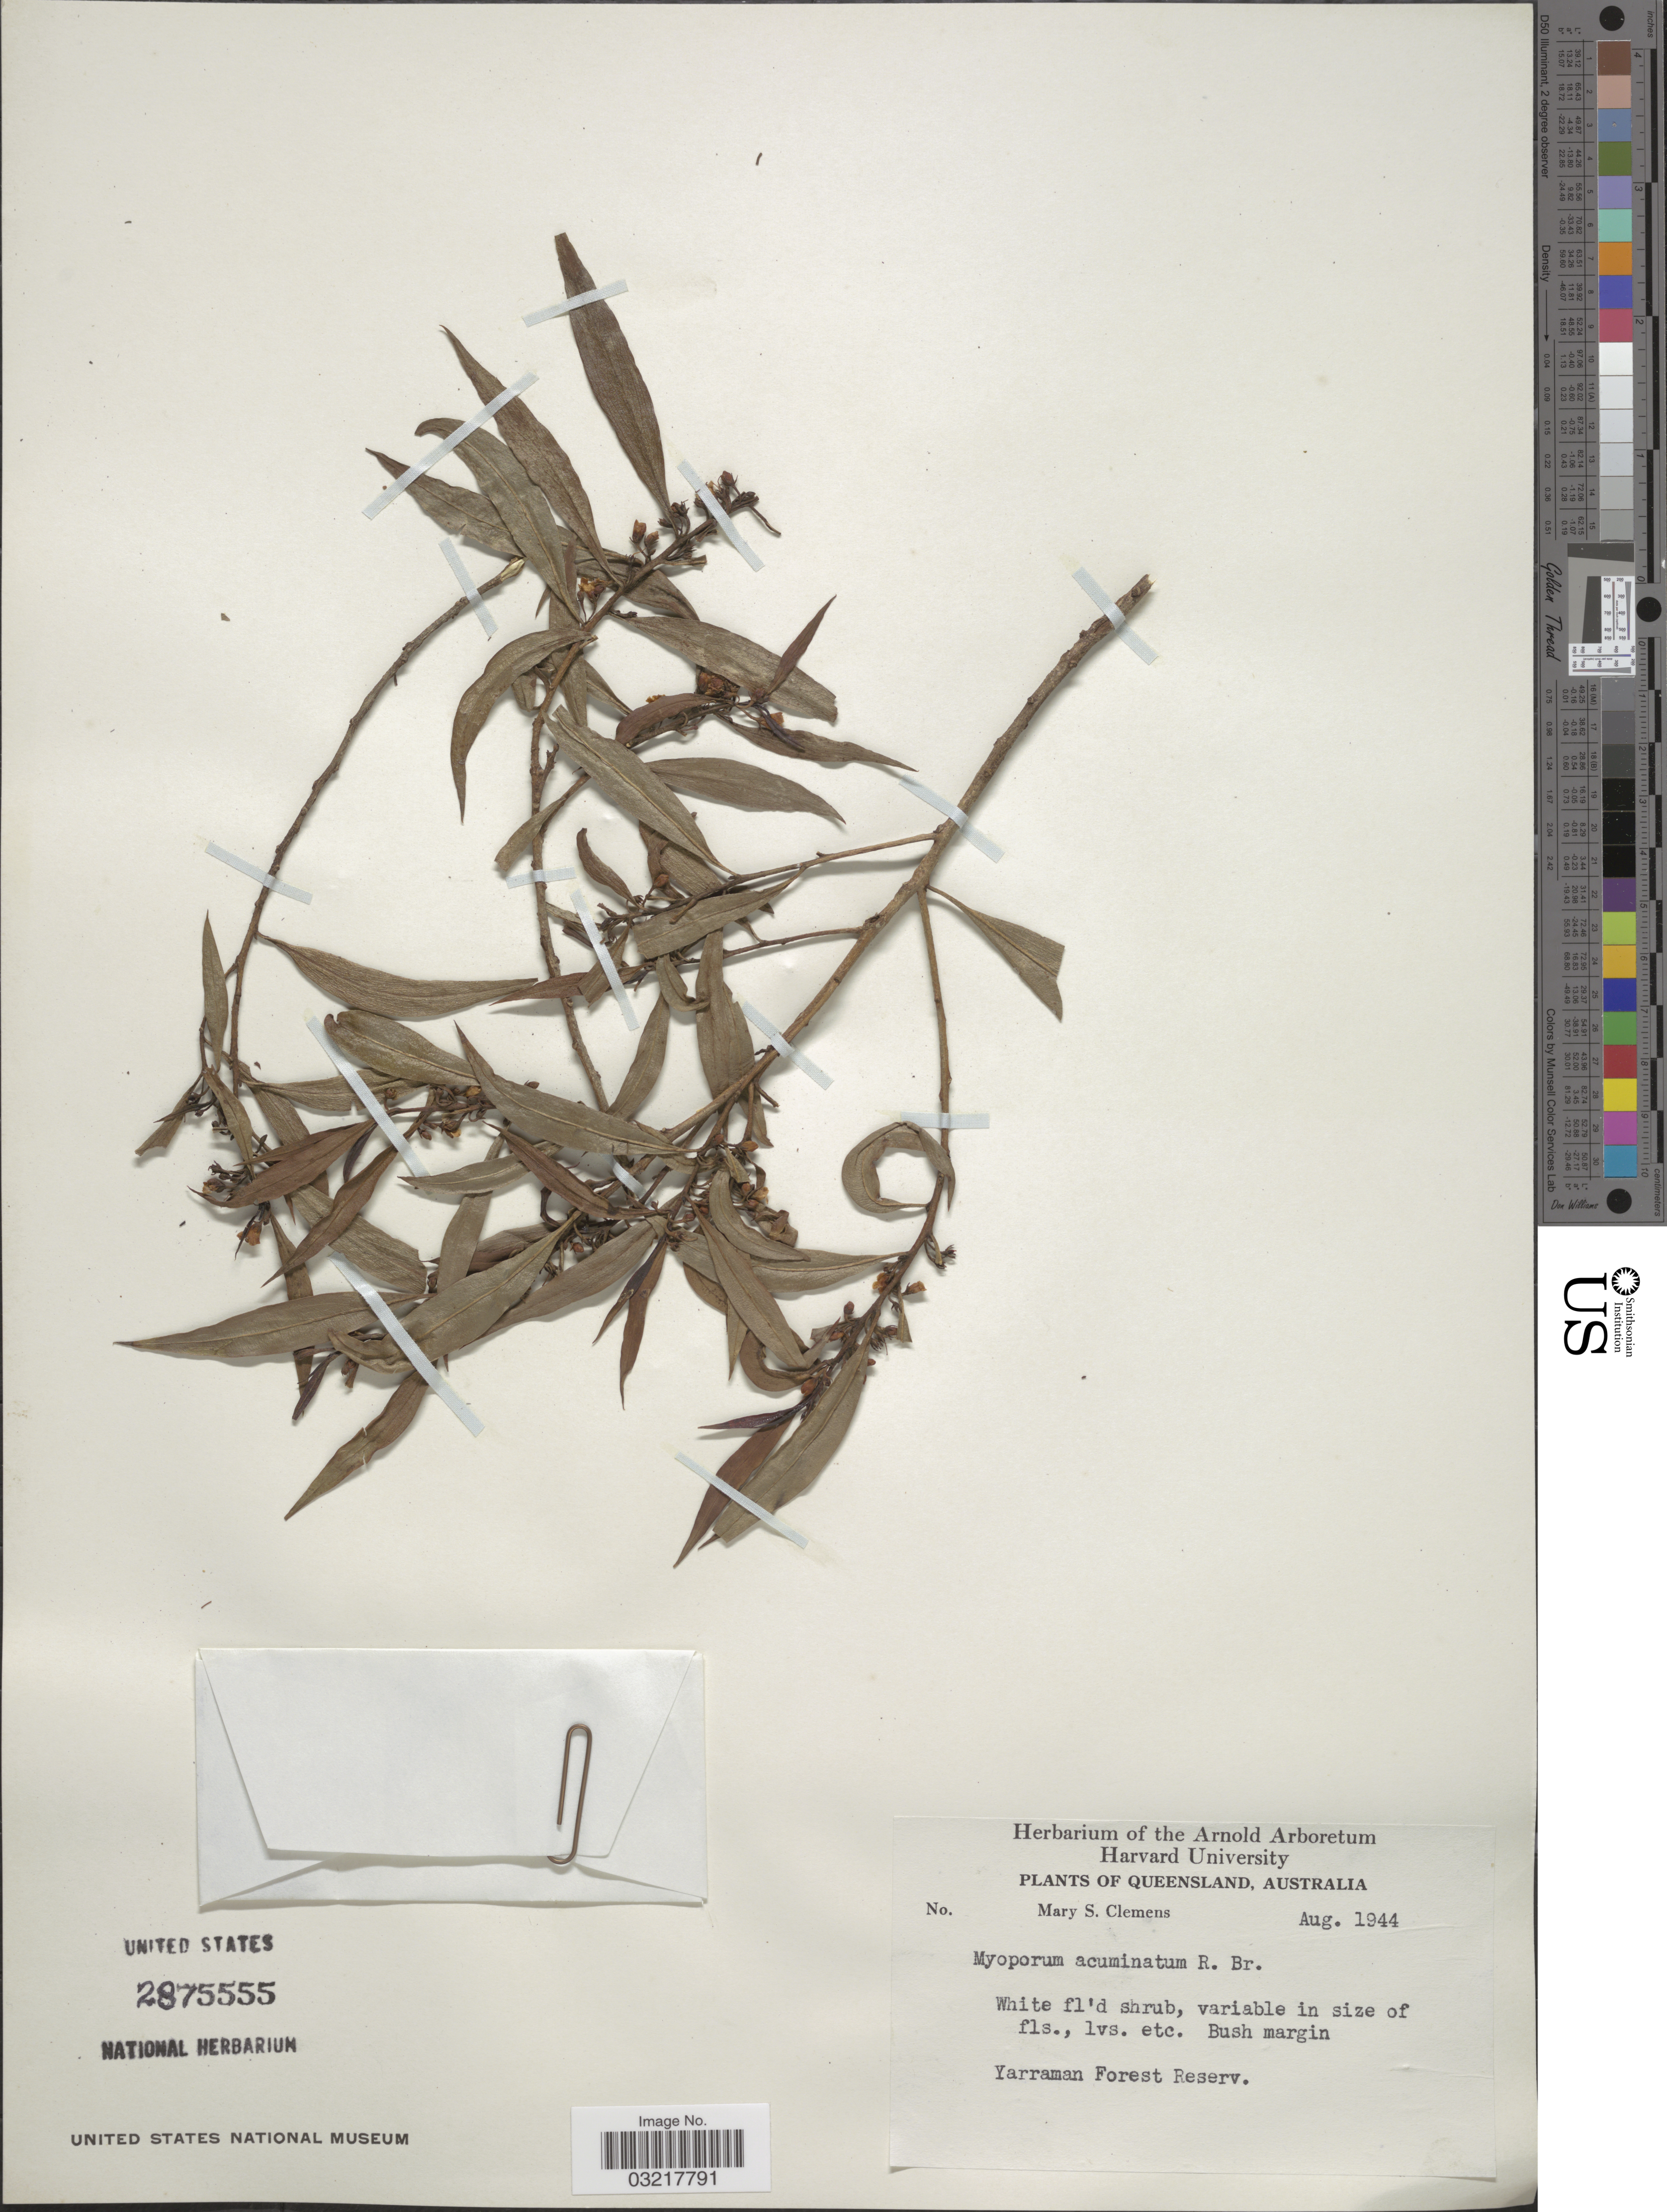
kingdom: Plantae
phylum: Tracheophyta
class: Magnoliopsida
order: Lamiales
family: Scrophulariaceae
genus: Myoporum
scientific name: Myoporum montanum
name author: R. Br.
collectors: M. S. Clemens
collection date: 1944-08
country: Australia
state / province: Queensland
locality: Yarraman Forest Reserv.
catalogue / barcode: US 2875555